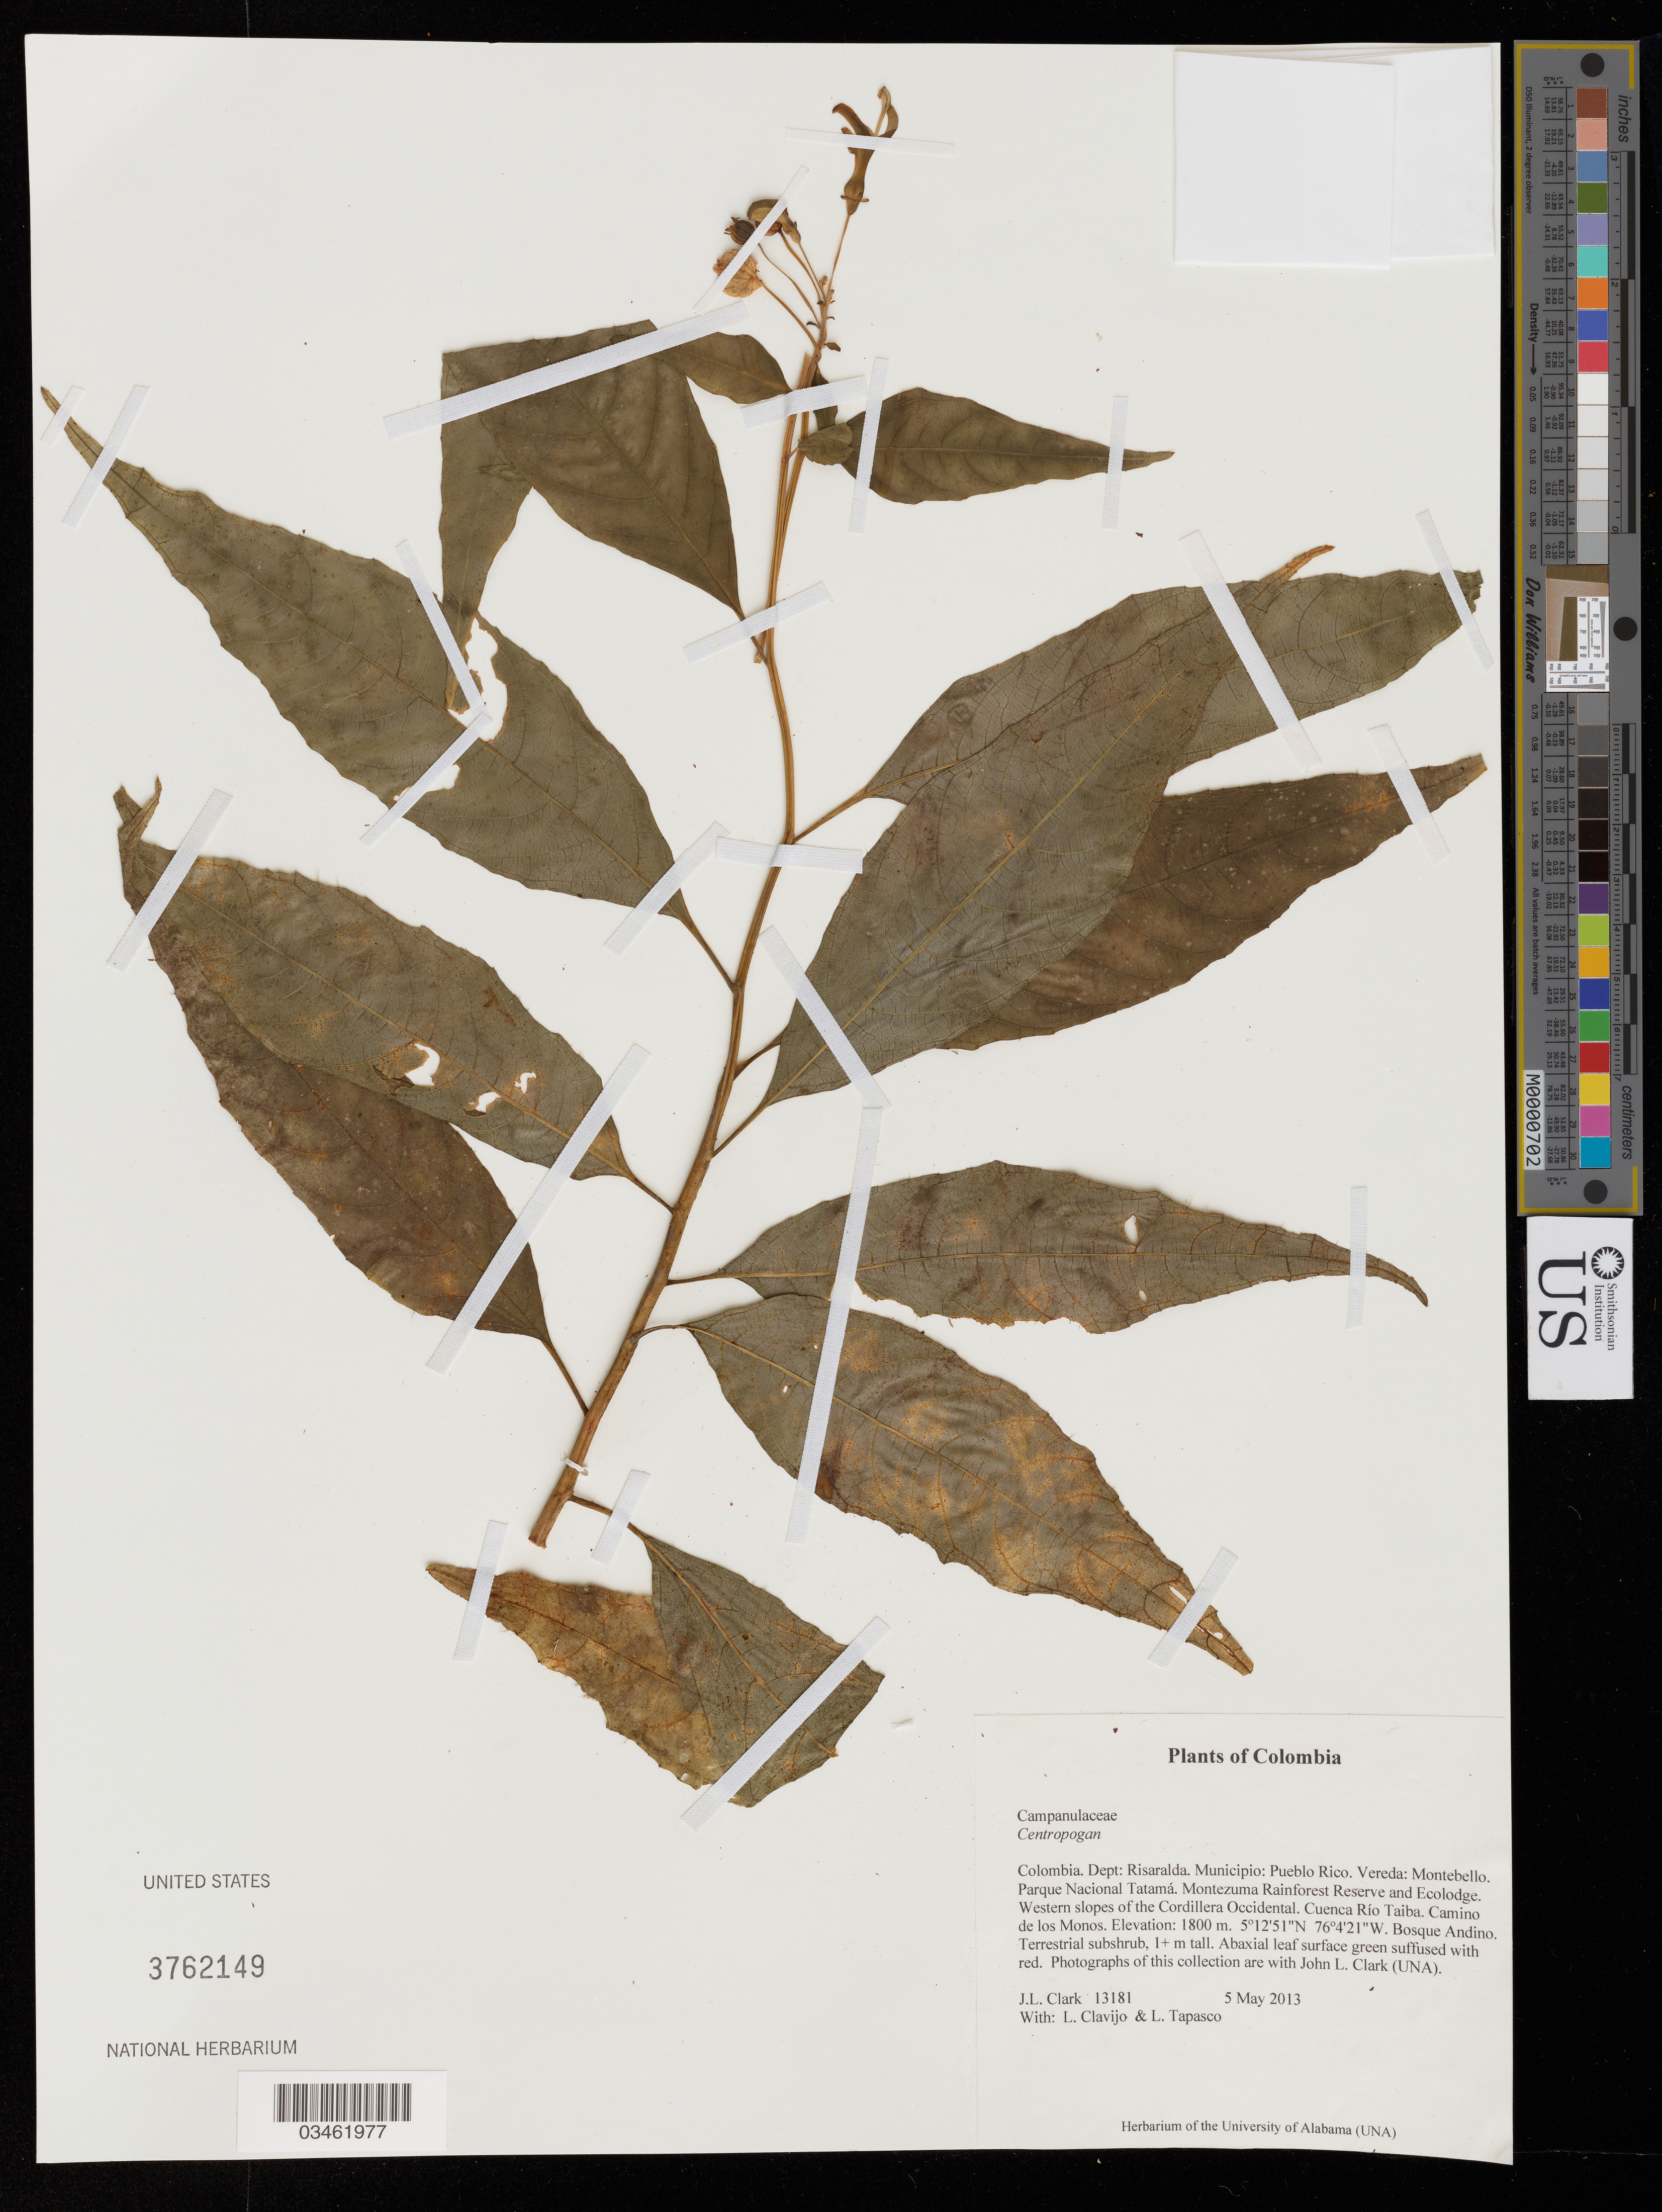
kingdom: Plantae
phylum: Tracheophyta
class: Magnoliopsida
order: Asterales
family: Campanulaceae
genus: Burmeistera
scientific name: Burmeistera sp.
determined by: Lagomarsino, L. P.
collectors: J. L. Clark, L. Clavijo & L. Tapasco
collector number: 13181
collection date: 2013-05-05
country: Colombia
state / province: Risaralda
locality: Dept: Risaralda. Municipio: Pueblo Rico. Vereda: Montebello. Parque Nacional Tatamá. Montezuma Rainforest Reserve and Ecolodge. Western slopes of the Cordillera Occidental. Cuenca Río Taiba. Camino de los Monos.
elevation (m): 1800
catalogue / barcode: US 3762149